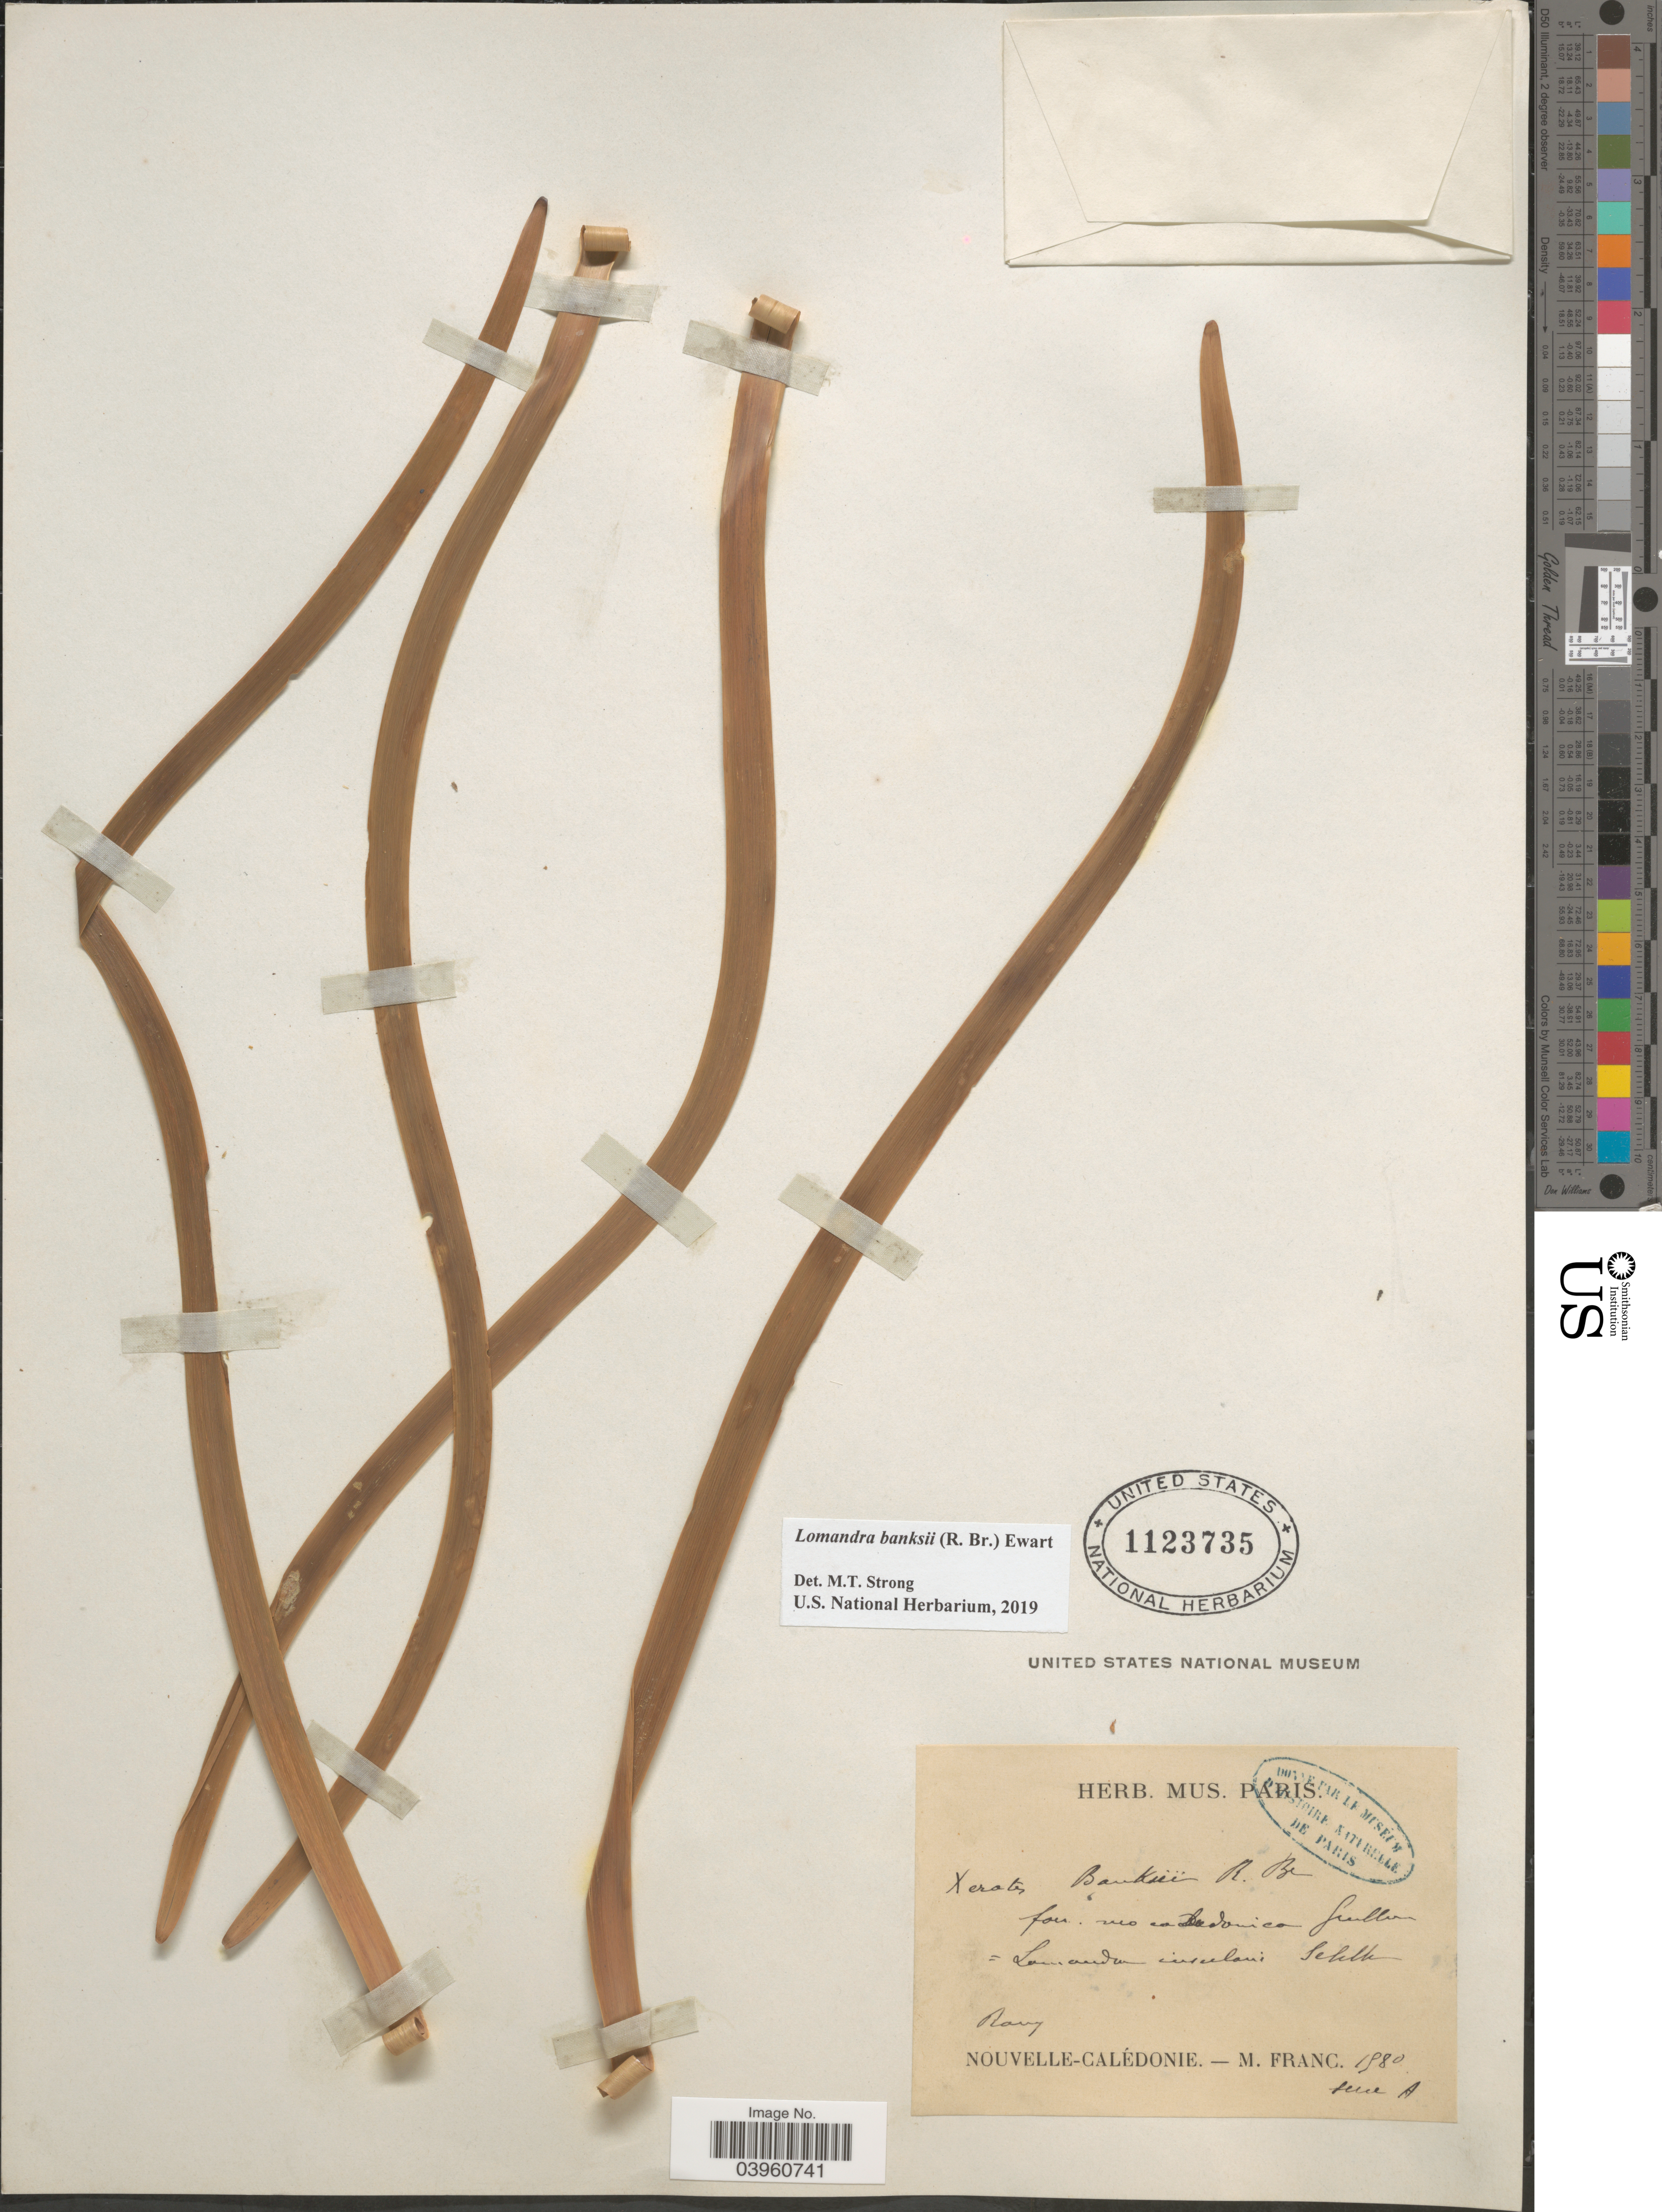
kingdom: Plantae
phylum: Tracheophyta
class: Liliopsida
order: Asparagales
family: Asparagaceae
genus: Lomandra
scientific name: Lomandra banksii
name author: (R. Br.) Ewart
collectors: M. Franc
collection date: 1980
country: New Caledonia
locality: Nouvelle-Calédonie.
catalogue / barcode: US 1123735